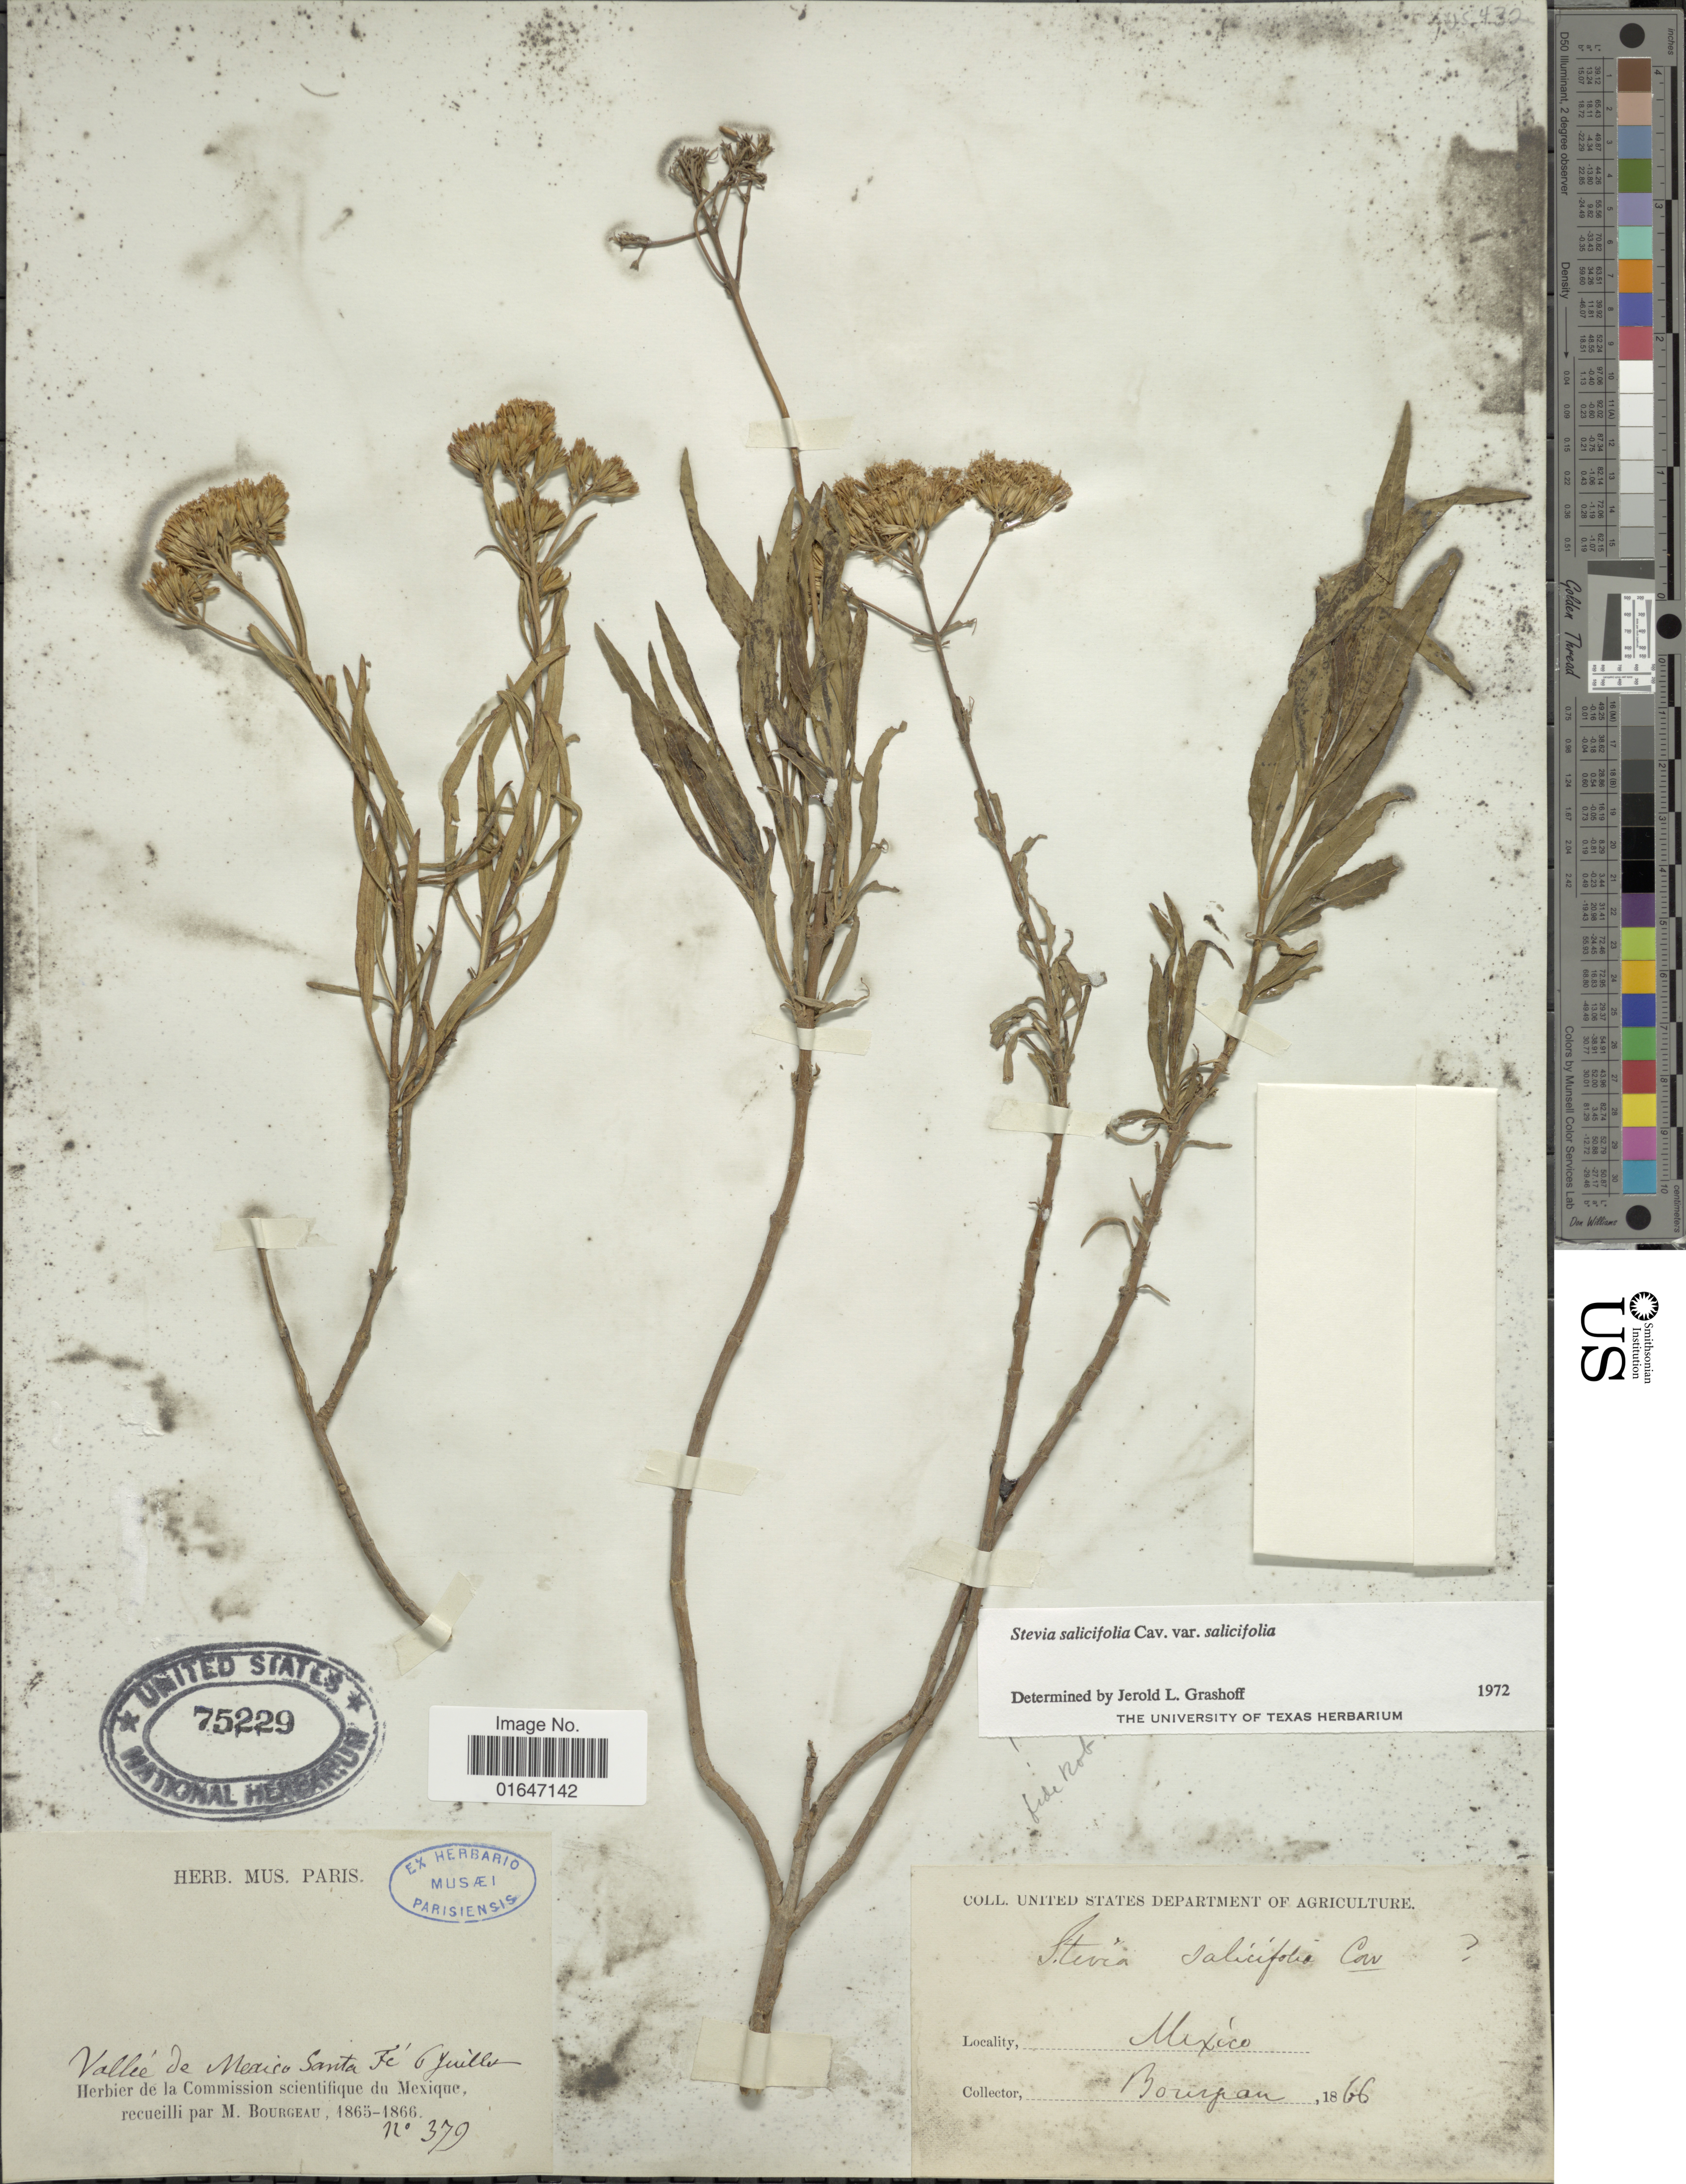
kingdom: Plantae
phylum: Tracheophyta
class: Magnoliopsida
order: Asterales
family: Asteraceae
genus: Stevia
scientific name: Stevia salicifolia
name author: Cav.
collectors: M. Bourgeau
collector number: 379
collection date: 1866-07-06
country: Mexico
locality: Valle de Mexico, Santa Fe.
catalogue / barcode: US 75229